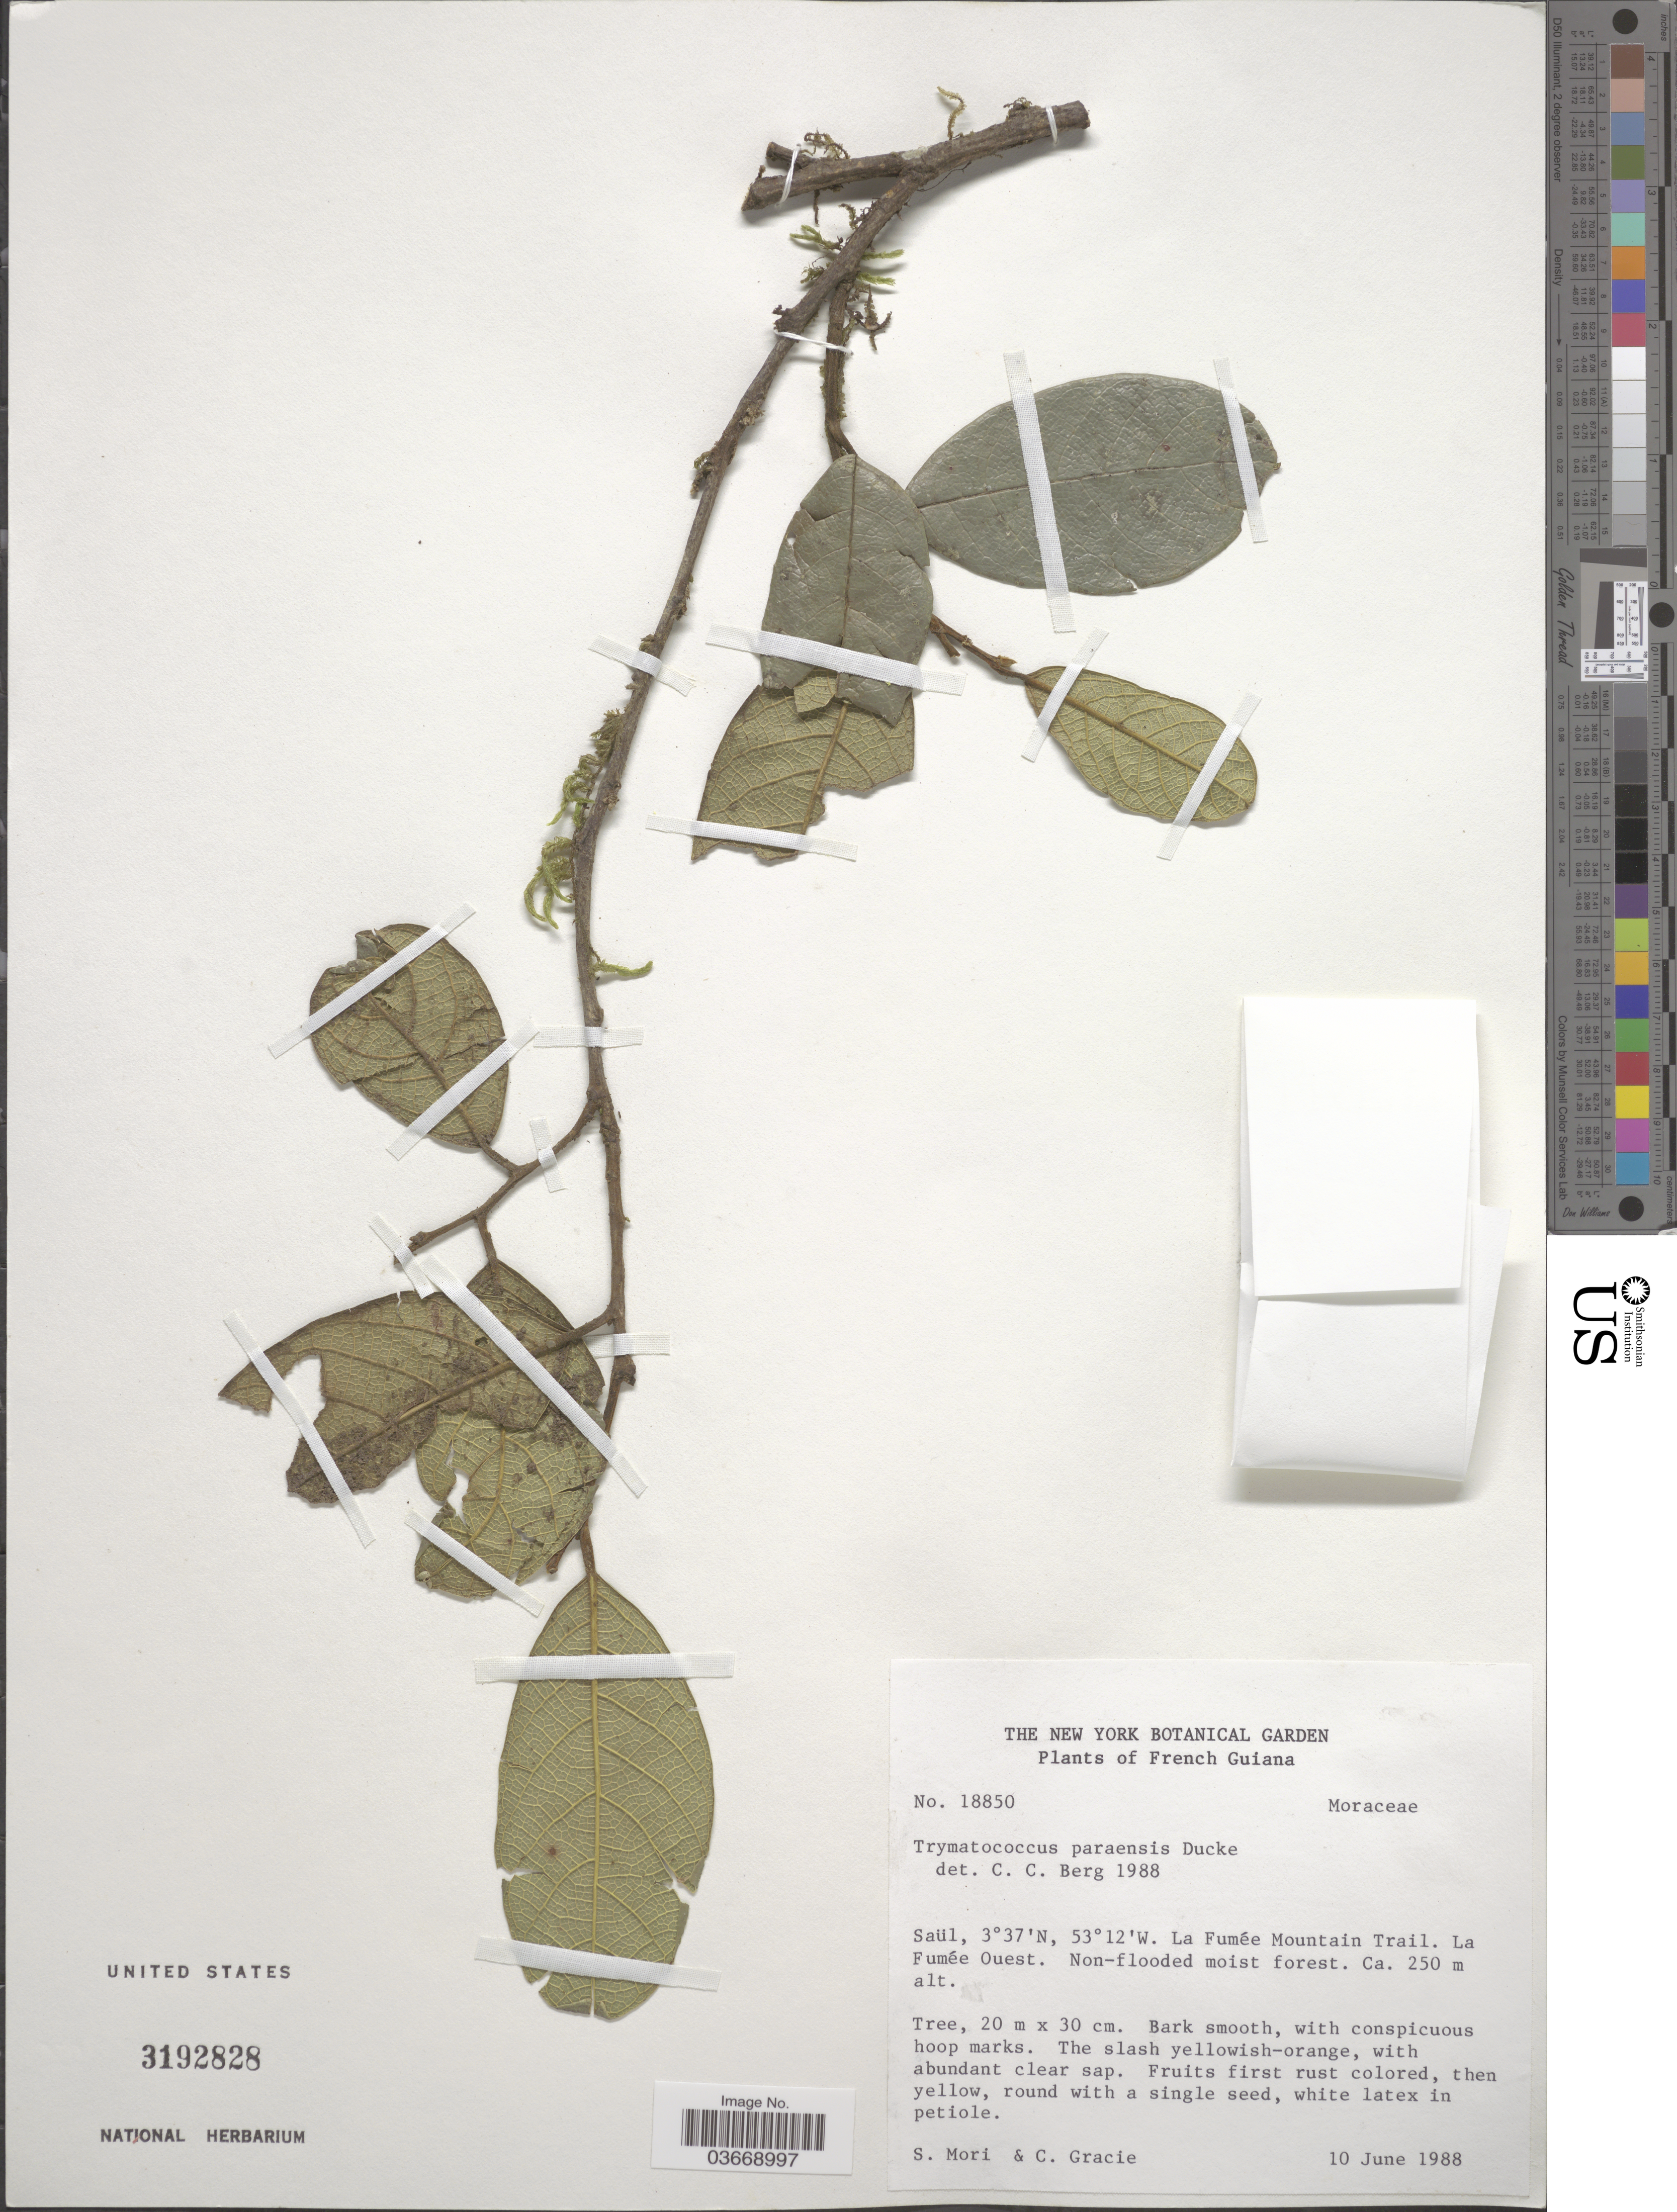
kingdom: Plantae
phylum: Tracheophyta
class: Magnoliopsida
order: Rosales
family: Moraceae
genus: Brosimum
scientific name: Brosimum amazonicum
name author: (Poepp. & Endl.) E. M. Gardner & Zerega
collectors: S. Mori & C. A. Gracie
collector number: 18850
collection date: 1988-06-10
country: French Guiana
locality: Saül. La Fumée Mountain Trail. La Fumée Ouest.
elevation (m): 250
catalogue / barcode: US 3192828